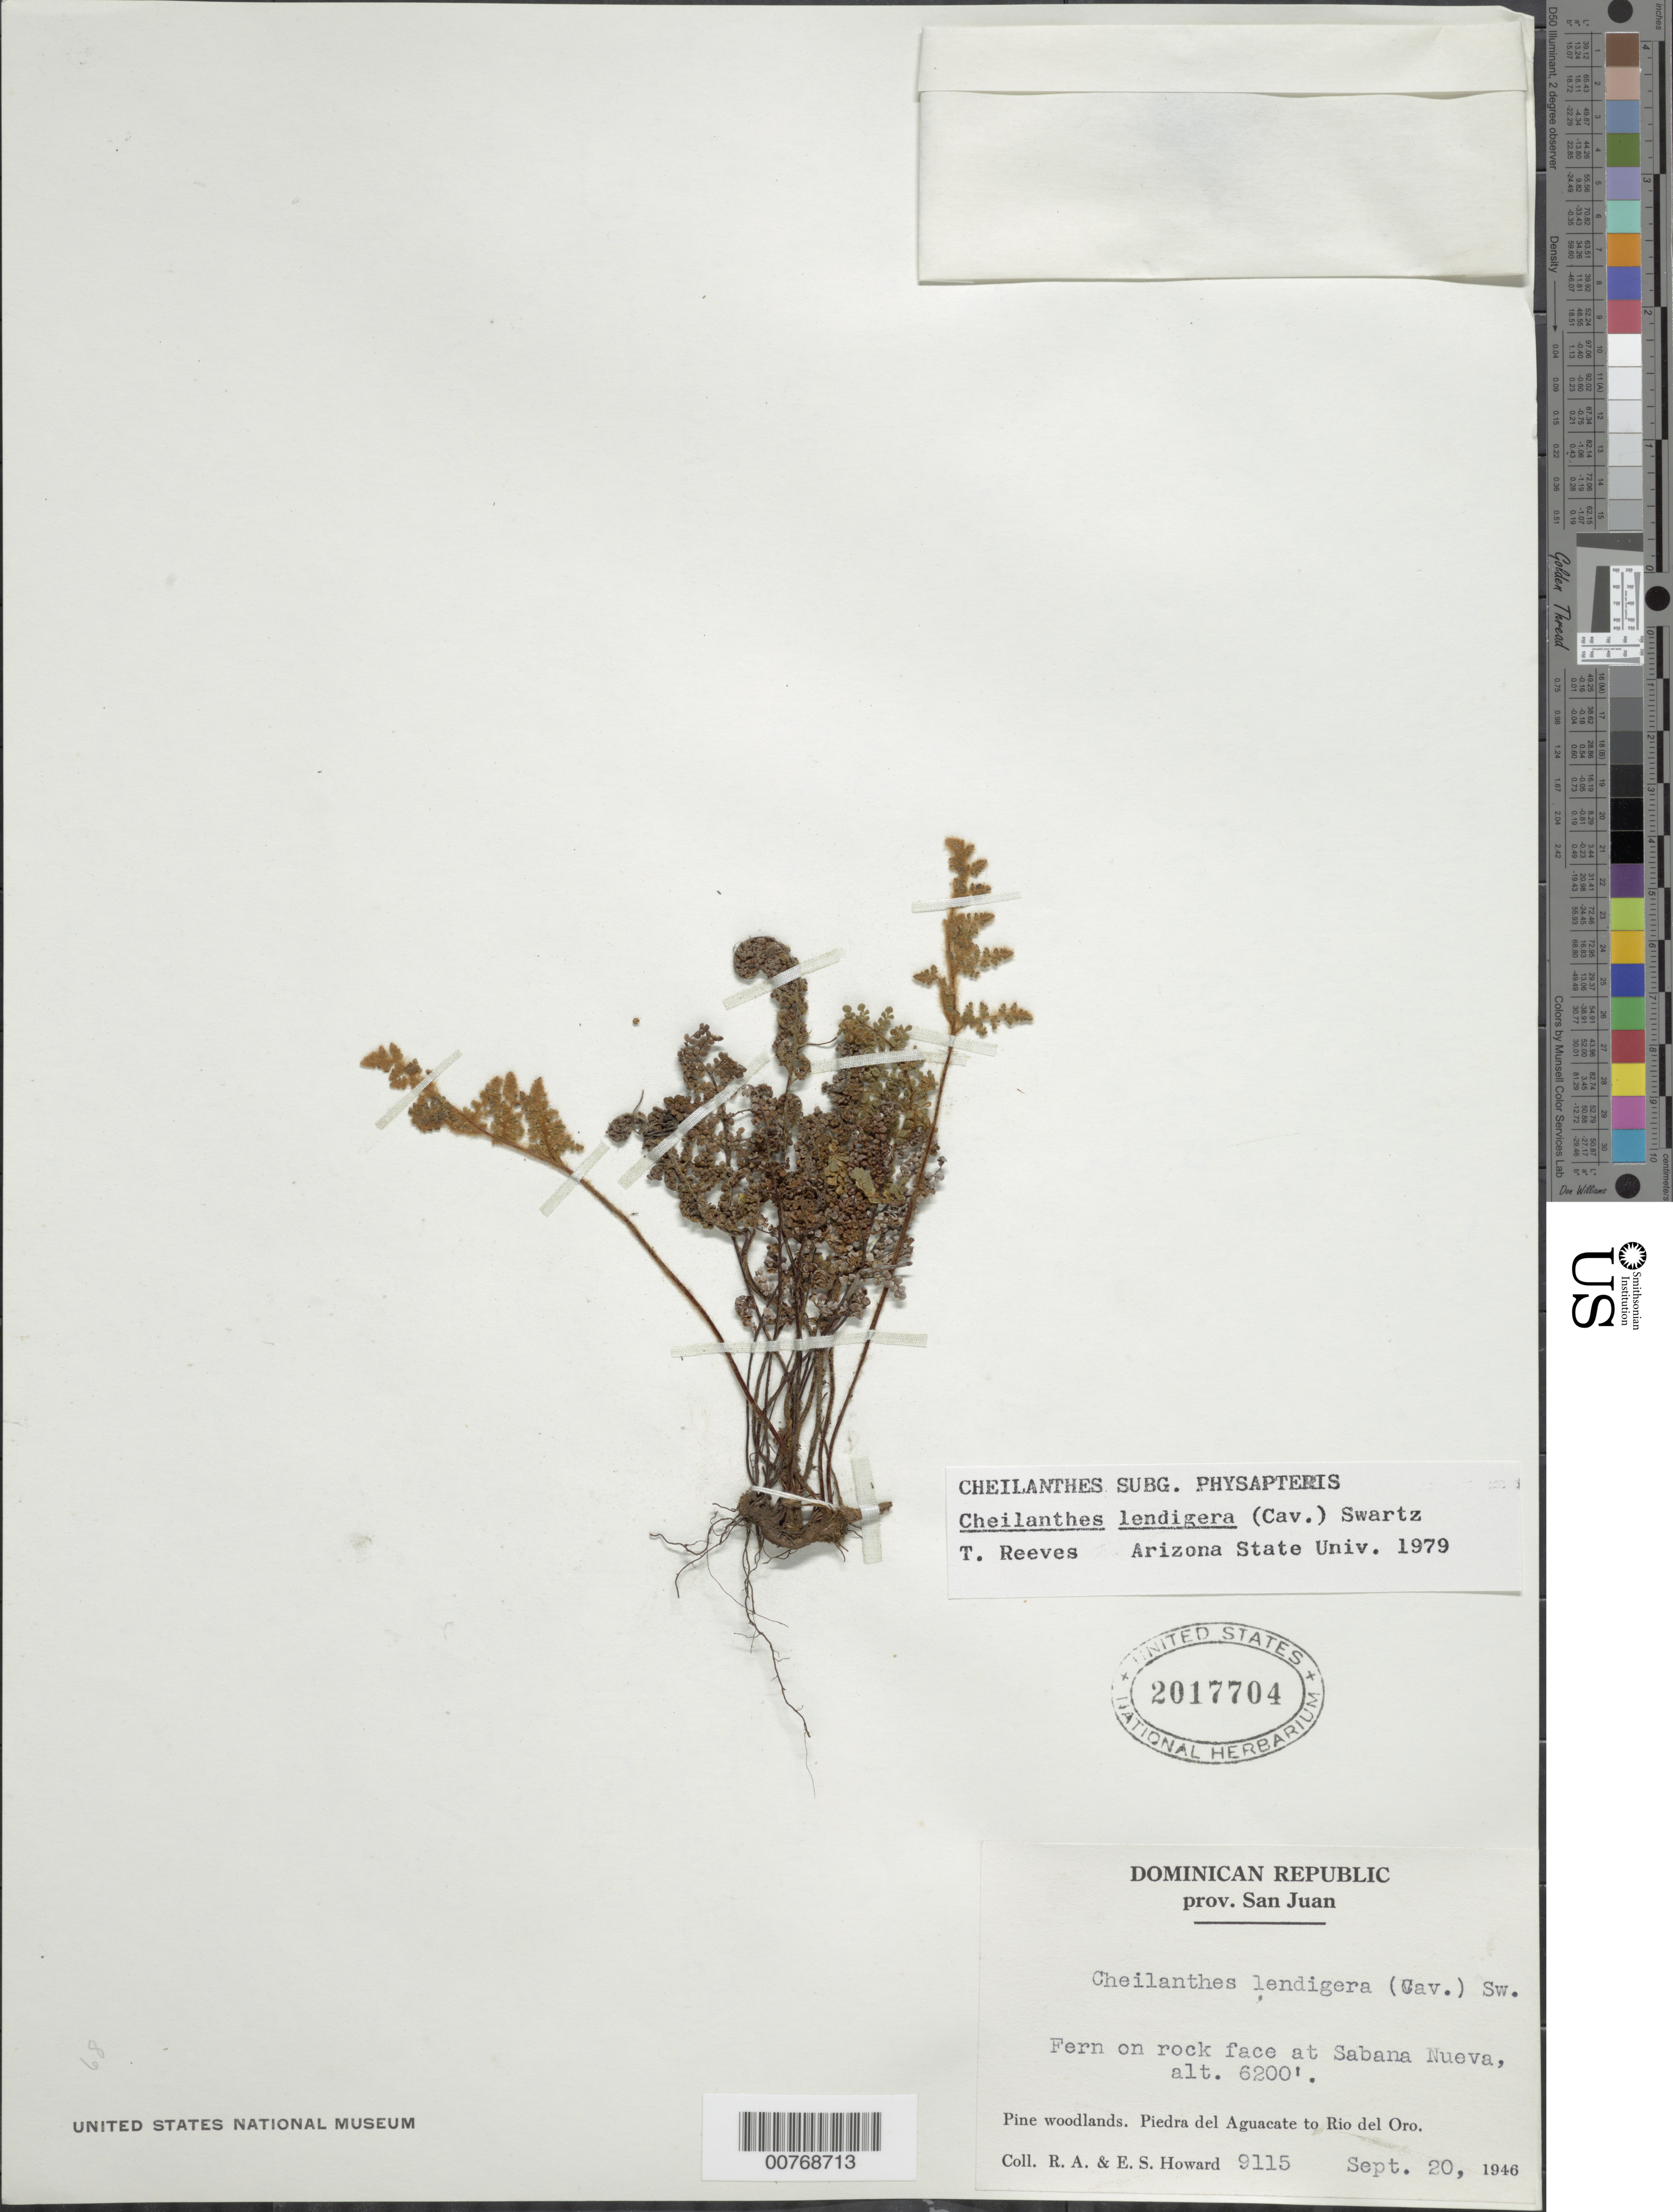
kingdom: Plantae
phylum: Tracheophyta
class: Polypodiopsida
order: Polypodiales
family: Pteridaceae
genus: Myriopteris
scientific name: Myriopteris lendigera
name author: (Cav.) J. Sm.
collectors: R. A. Howard & E. S. Howard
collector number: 9115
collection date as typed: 20 Sep 1946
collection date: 1946-09-20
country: Dominican Republic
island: Hispaniola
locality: Provincia San Juan. Piedra del Aguacate to Rio del Oro. At Sabana Nueva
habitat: On rock face, pine woodland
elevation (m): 1890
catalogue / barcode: US 2017704